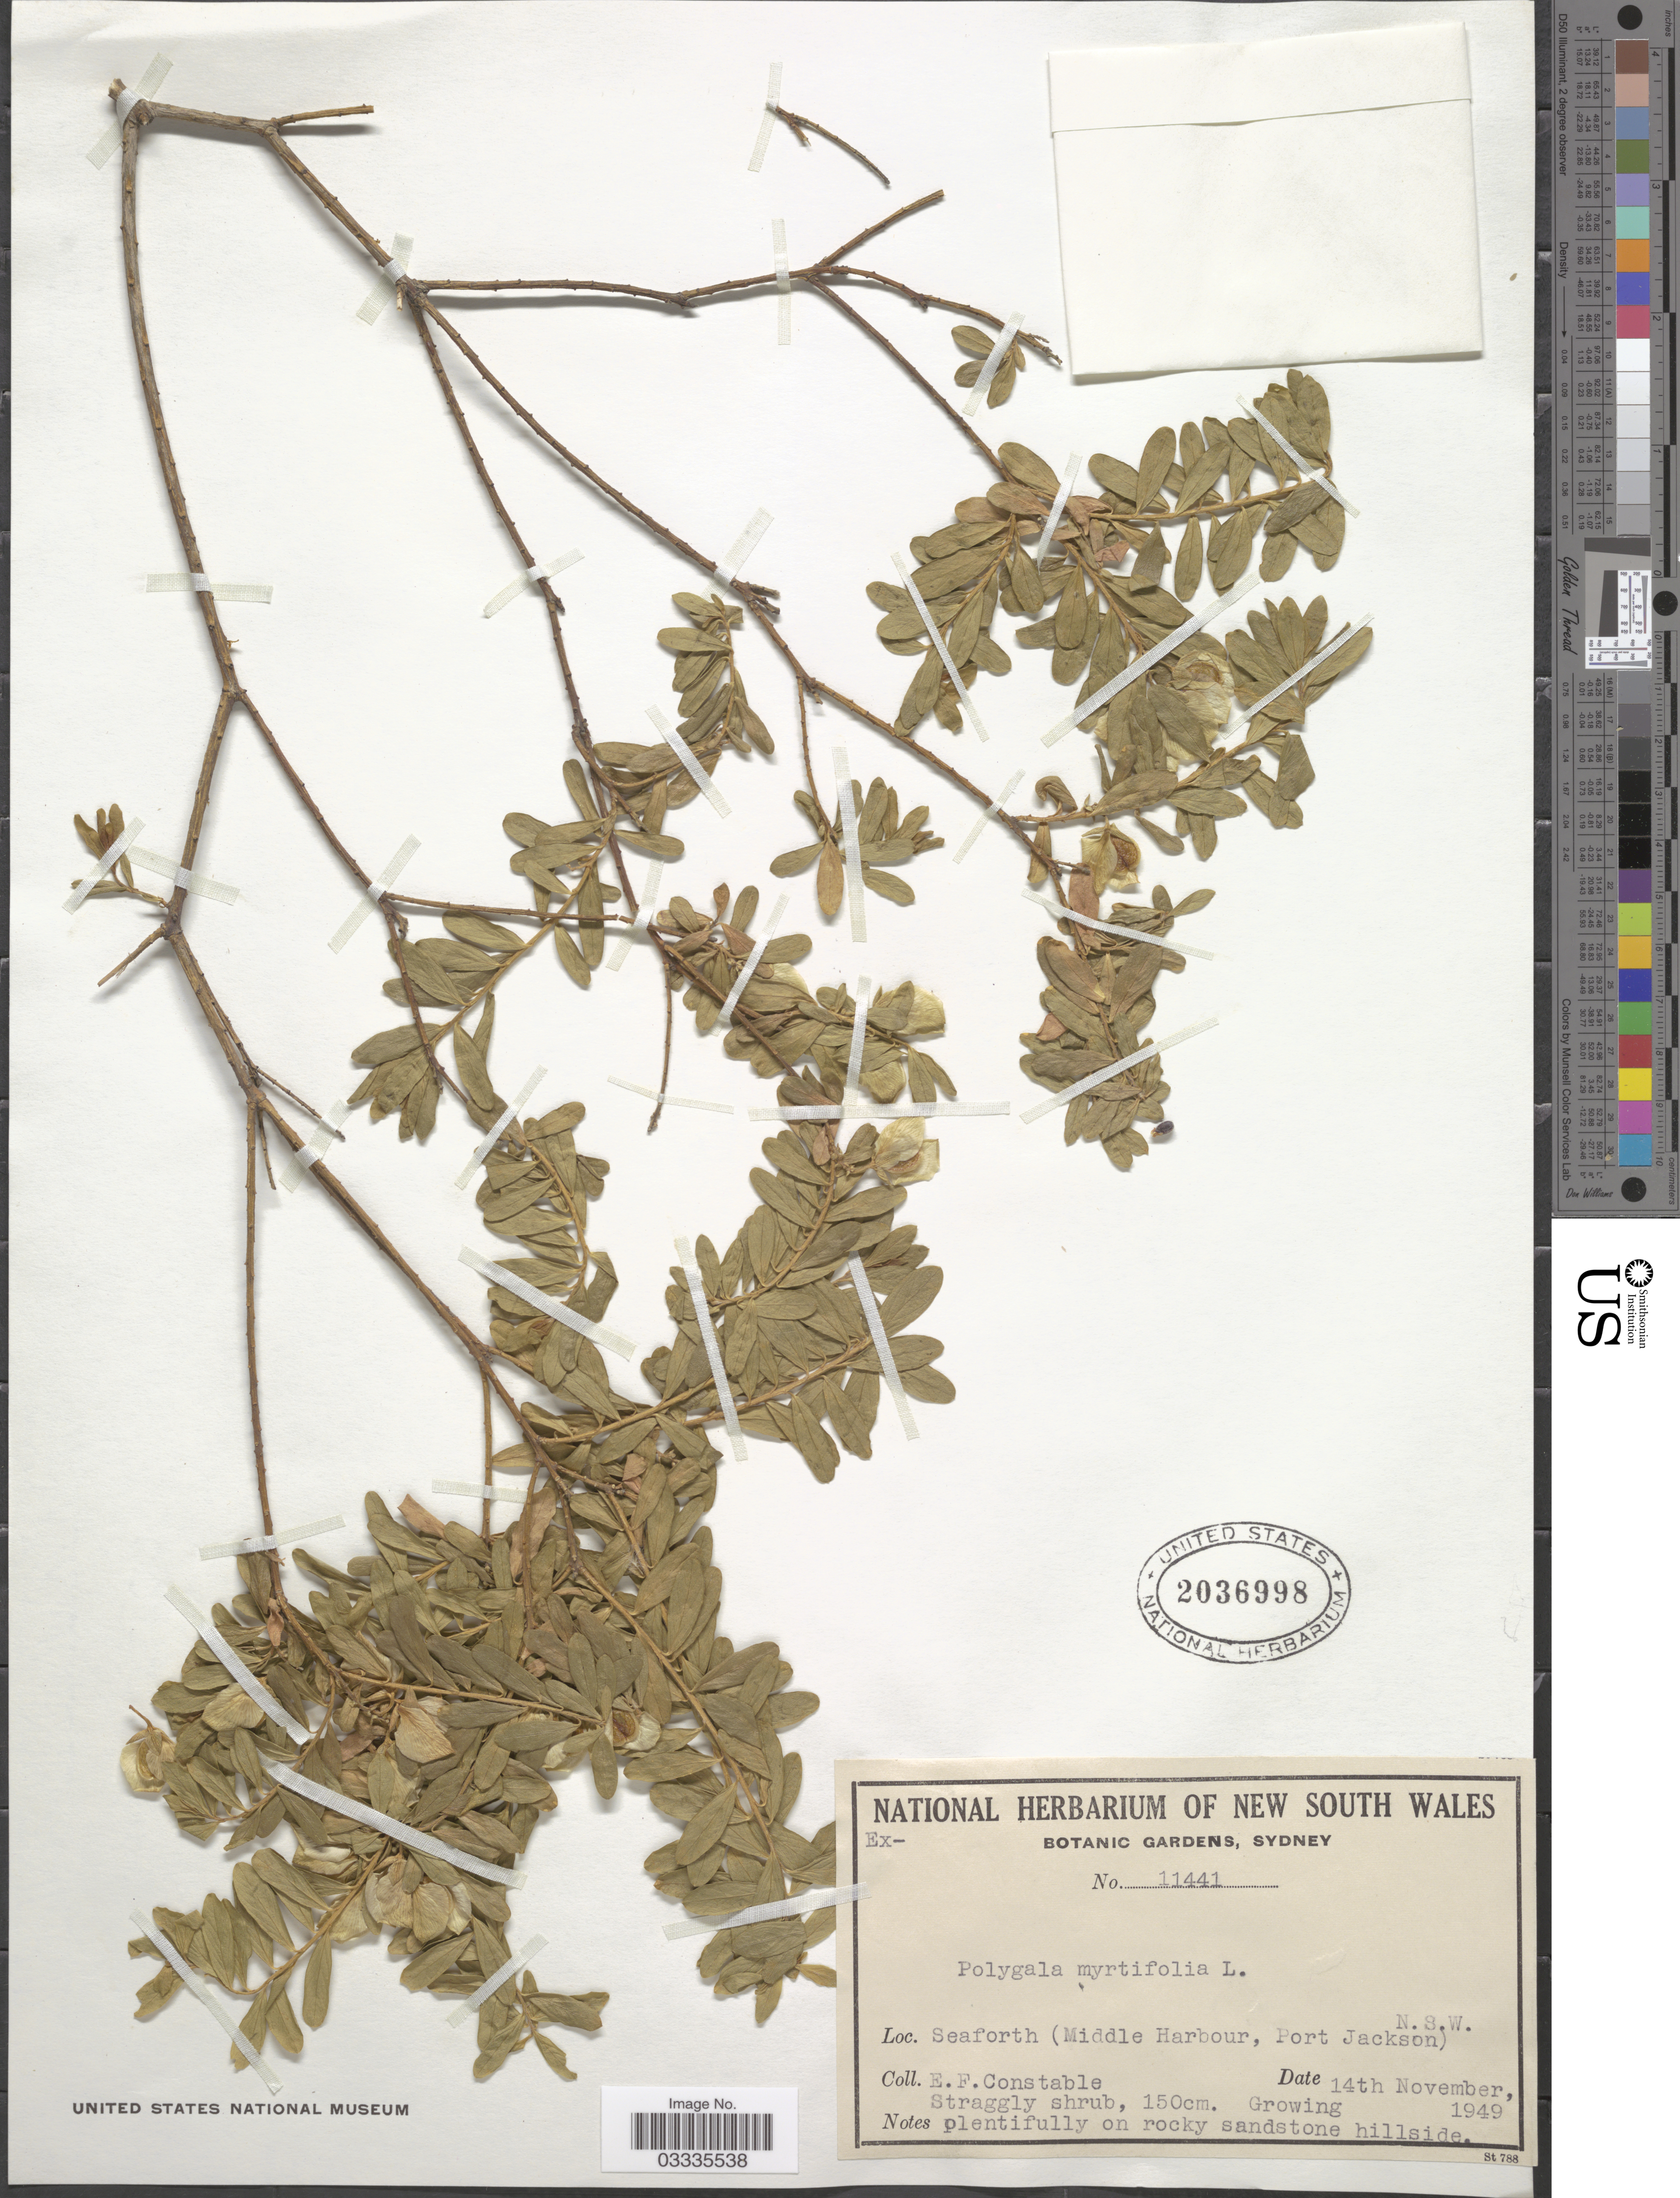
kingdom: Plantae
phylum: Tracheophyta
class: Magnoliopsida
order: Fabales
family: Polygalaceae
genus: Polygala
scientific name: Polygala myrtifolia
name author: L.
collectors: E. F. Constable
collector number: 11441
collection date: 1949-11-14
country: Australia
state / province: New South Wales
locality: Seaforth (Middle Harbour, Port Jackson).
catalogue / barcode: US 2036998